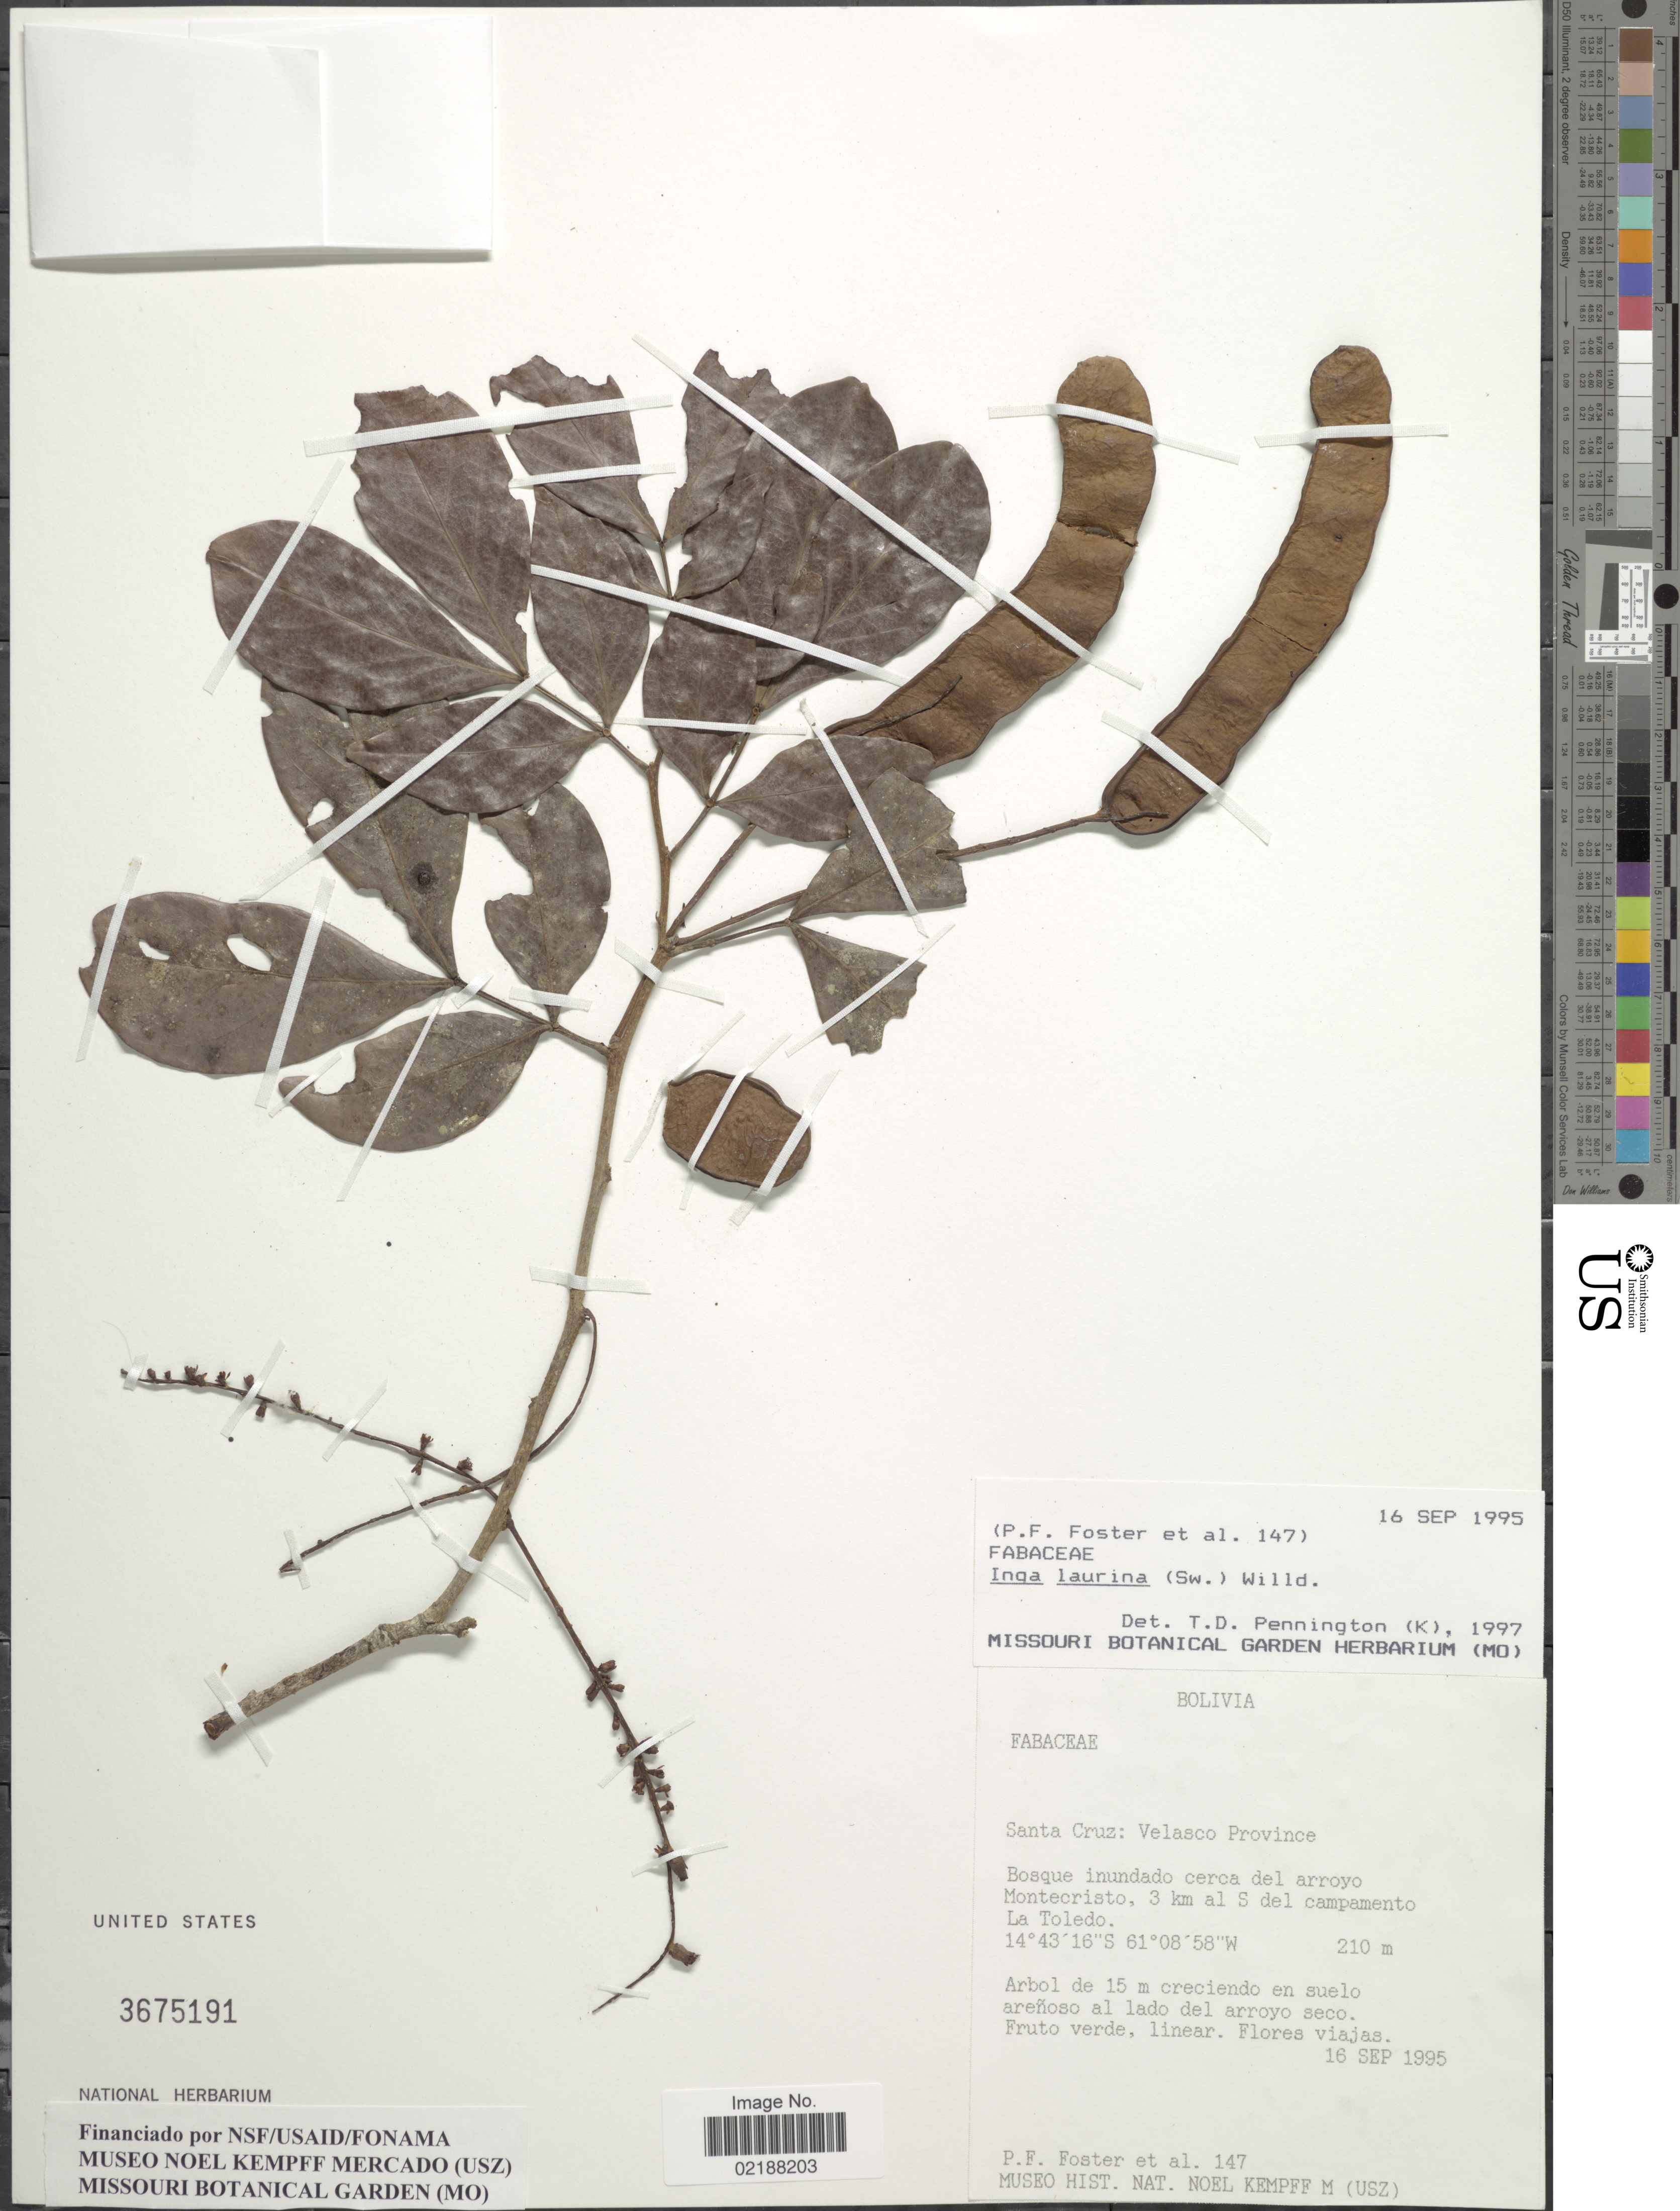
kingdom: Plantae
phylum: Tracheophyta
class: Magnoliopsida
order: Fabales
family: Fabaceae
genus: Inga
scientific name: Inga laurina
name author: (Sw.) Willd.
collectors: P. Foster & et al.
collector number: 147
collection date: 1995-09-16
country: Bolivia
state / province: Santa Cruz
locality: Santa Cruz: Velasco Province. Bosque inundado cerca del arroyo Montecristo, 3 km al S del campamento La Toledo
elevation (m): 210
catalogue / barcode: US 3675191